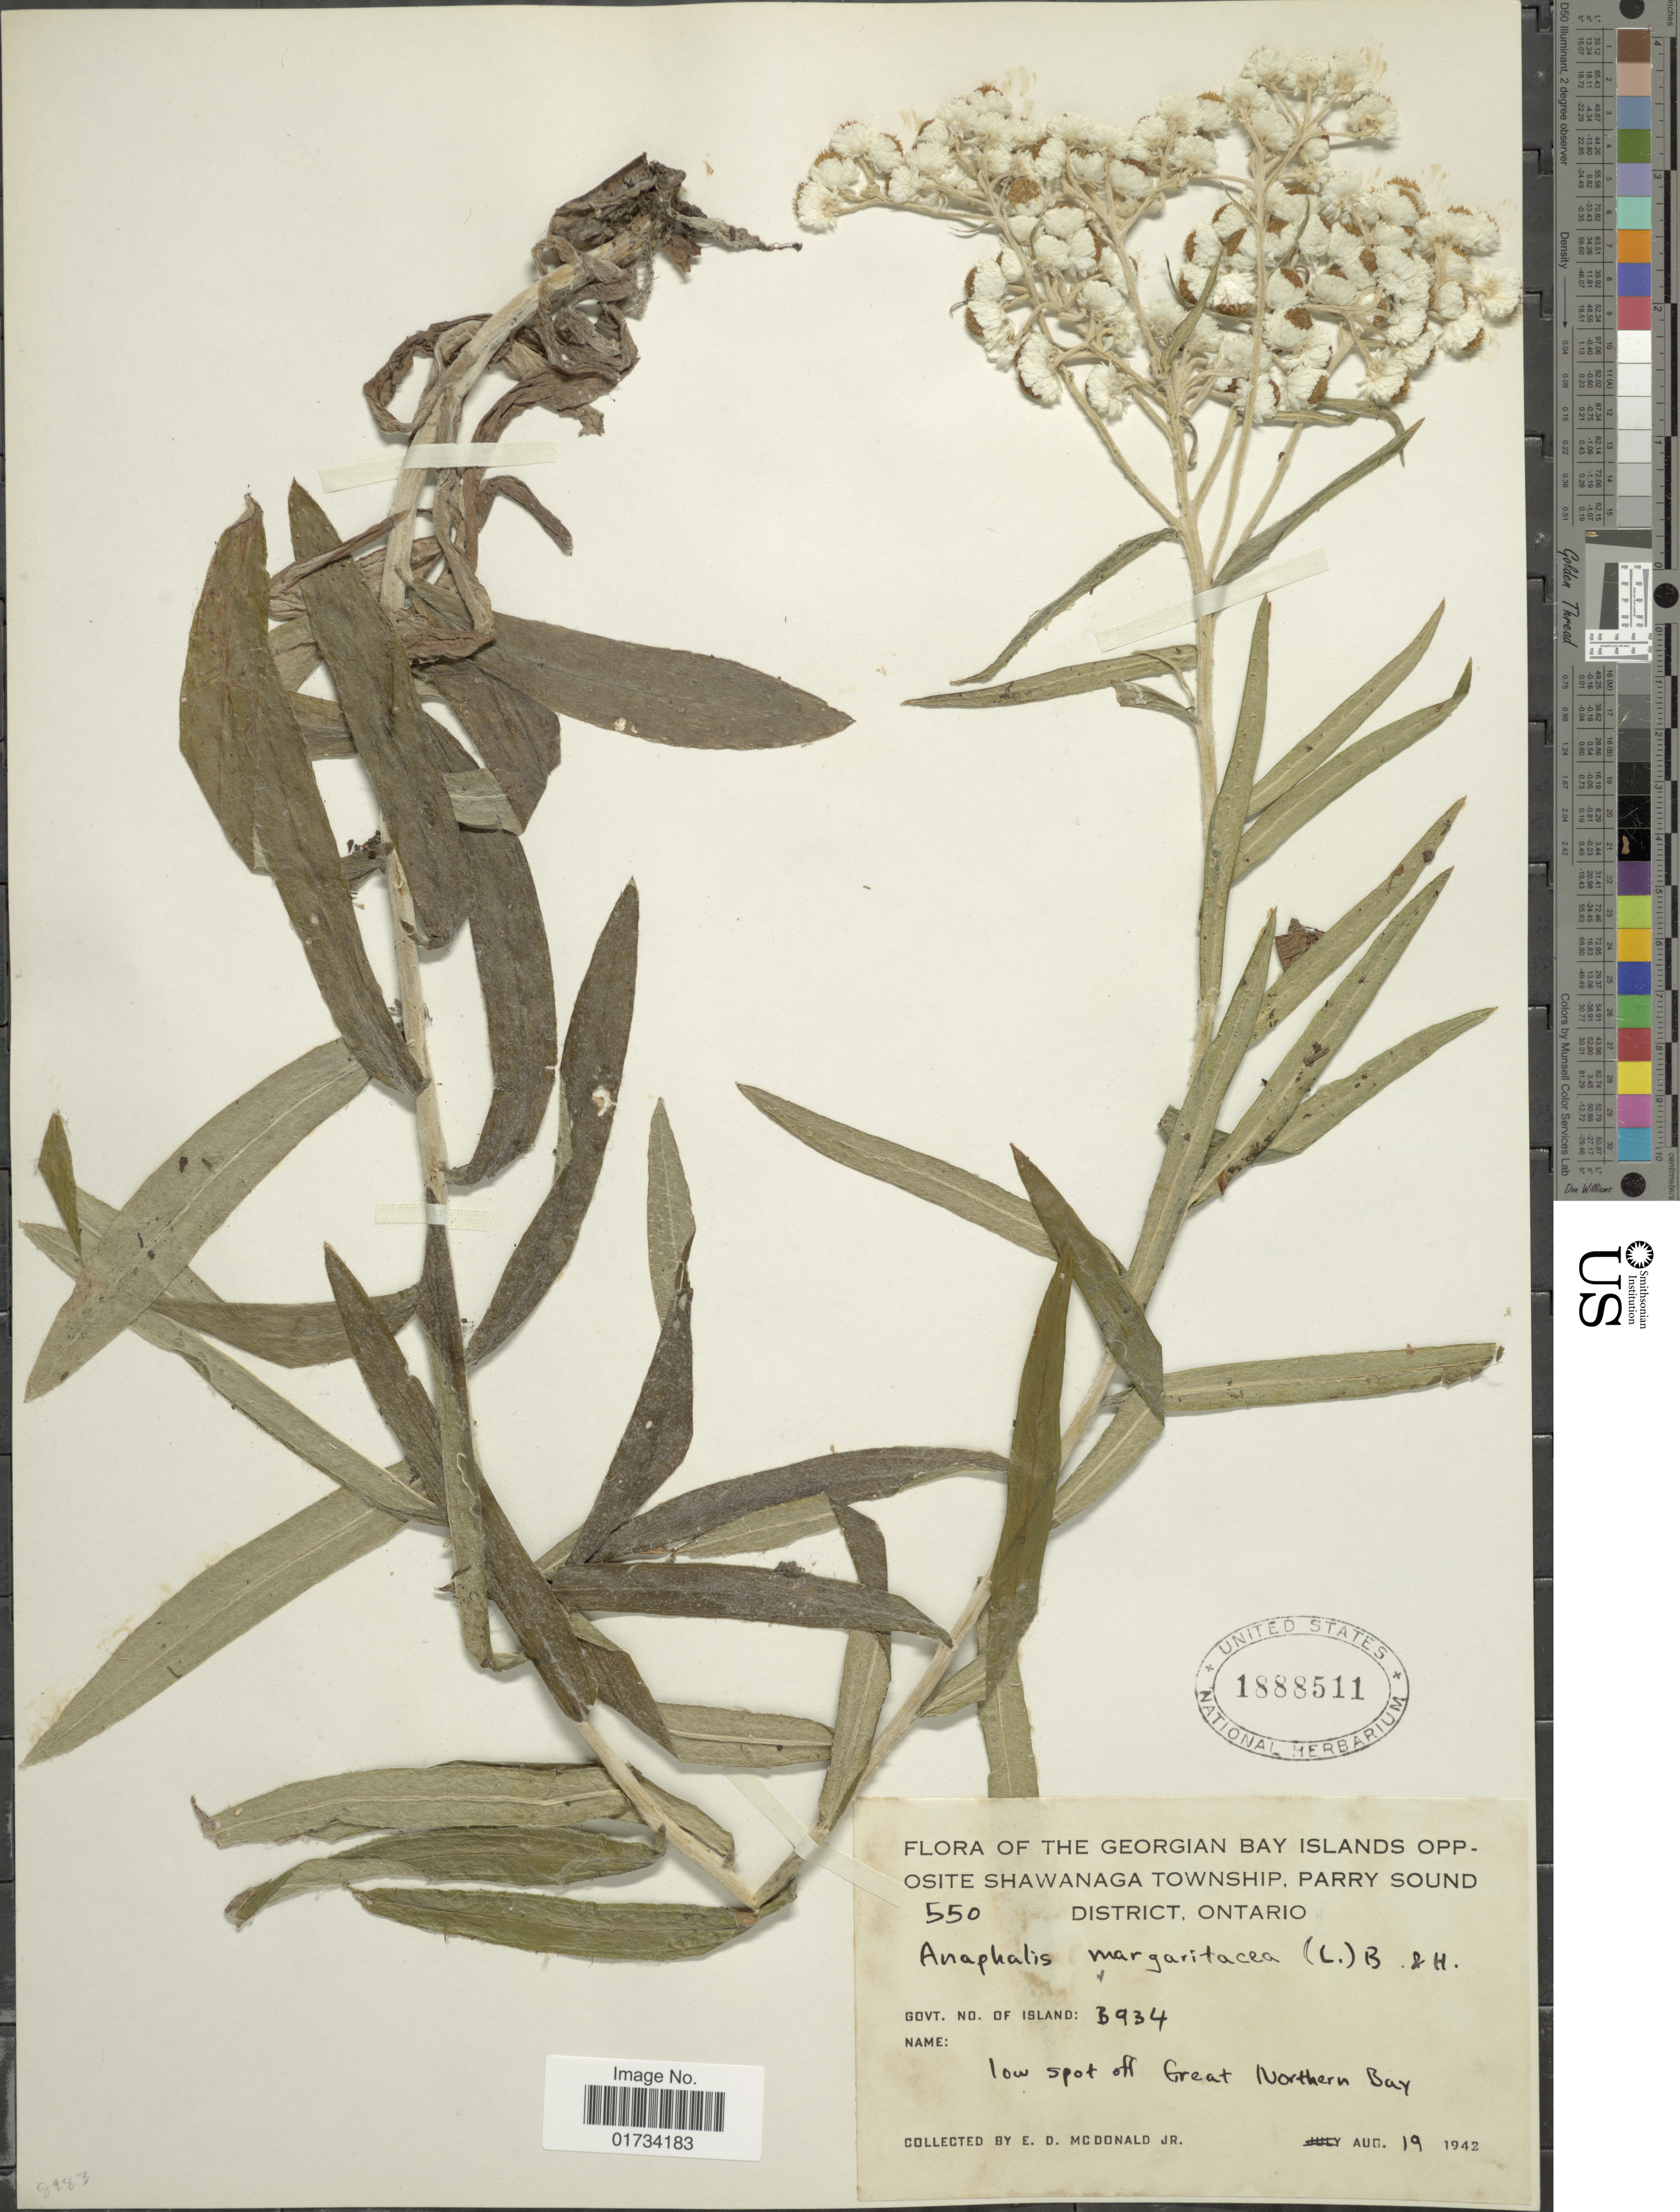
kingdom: Plantae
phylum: Tracheophyta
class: Magnoliopsida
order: Asterales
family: Asteraceae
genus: Anaphalis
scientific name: Anaphalis margaritacea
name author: (L.) Benth. & Hook. f.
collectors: E. D. McDonald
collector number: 550/B934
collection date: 1942-08-19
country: Canada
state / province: Ontario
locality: Georgian Bay Islands Opposite Shawanaga Township, Parry Soun District, low spot off Great Northern Bay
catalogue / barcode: US 1888511